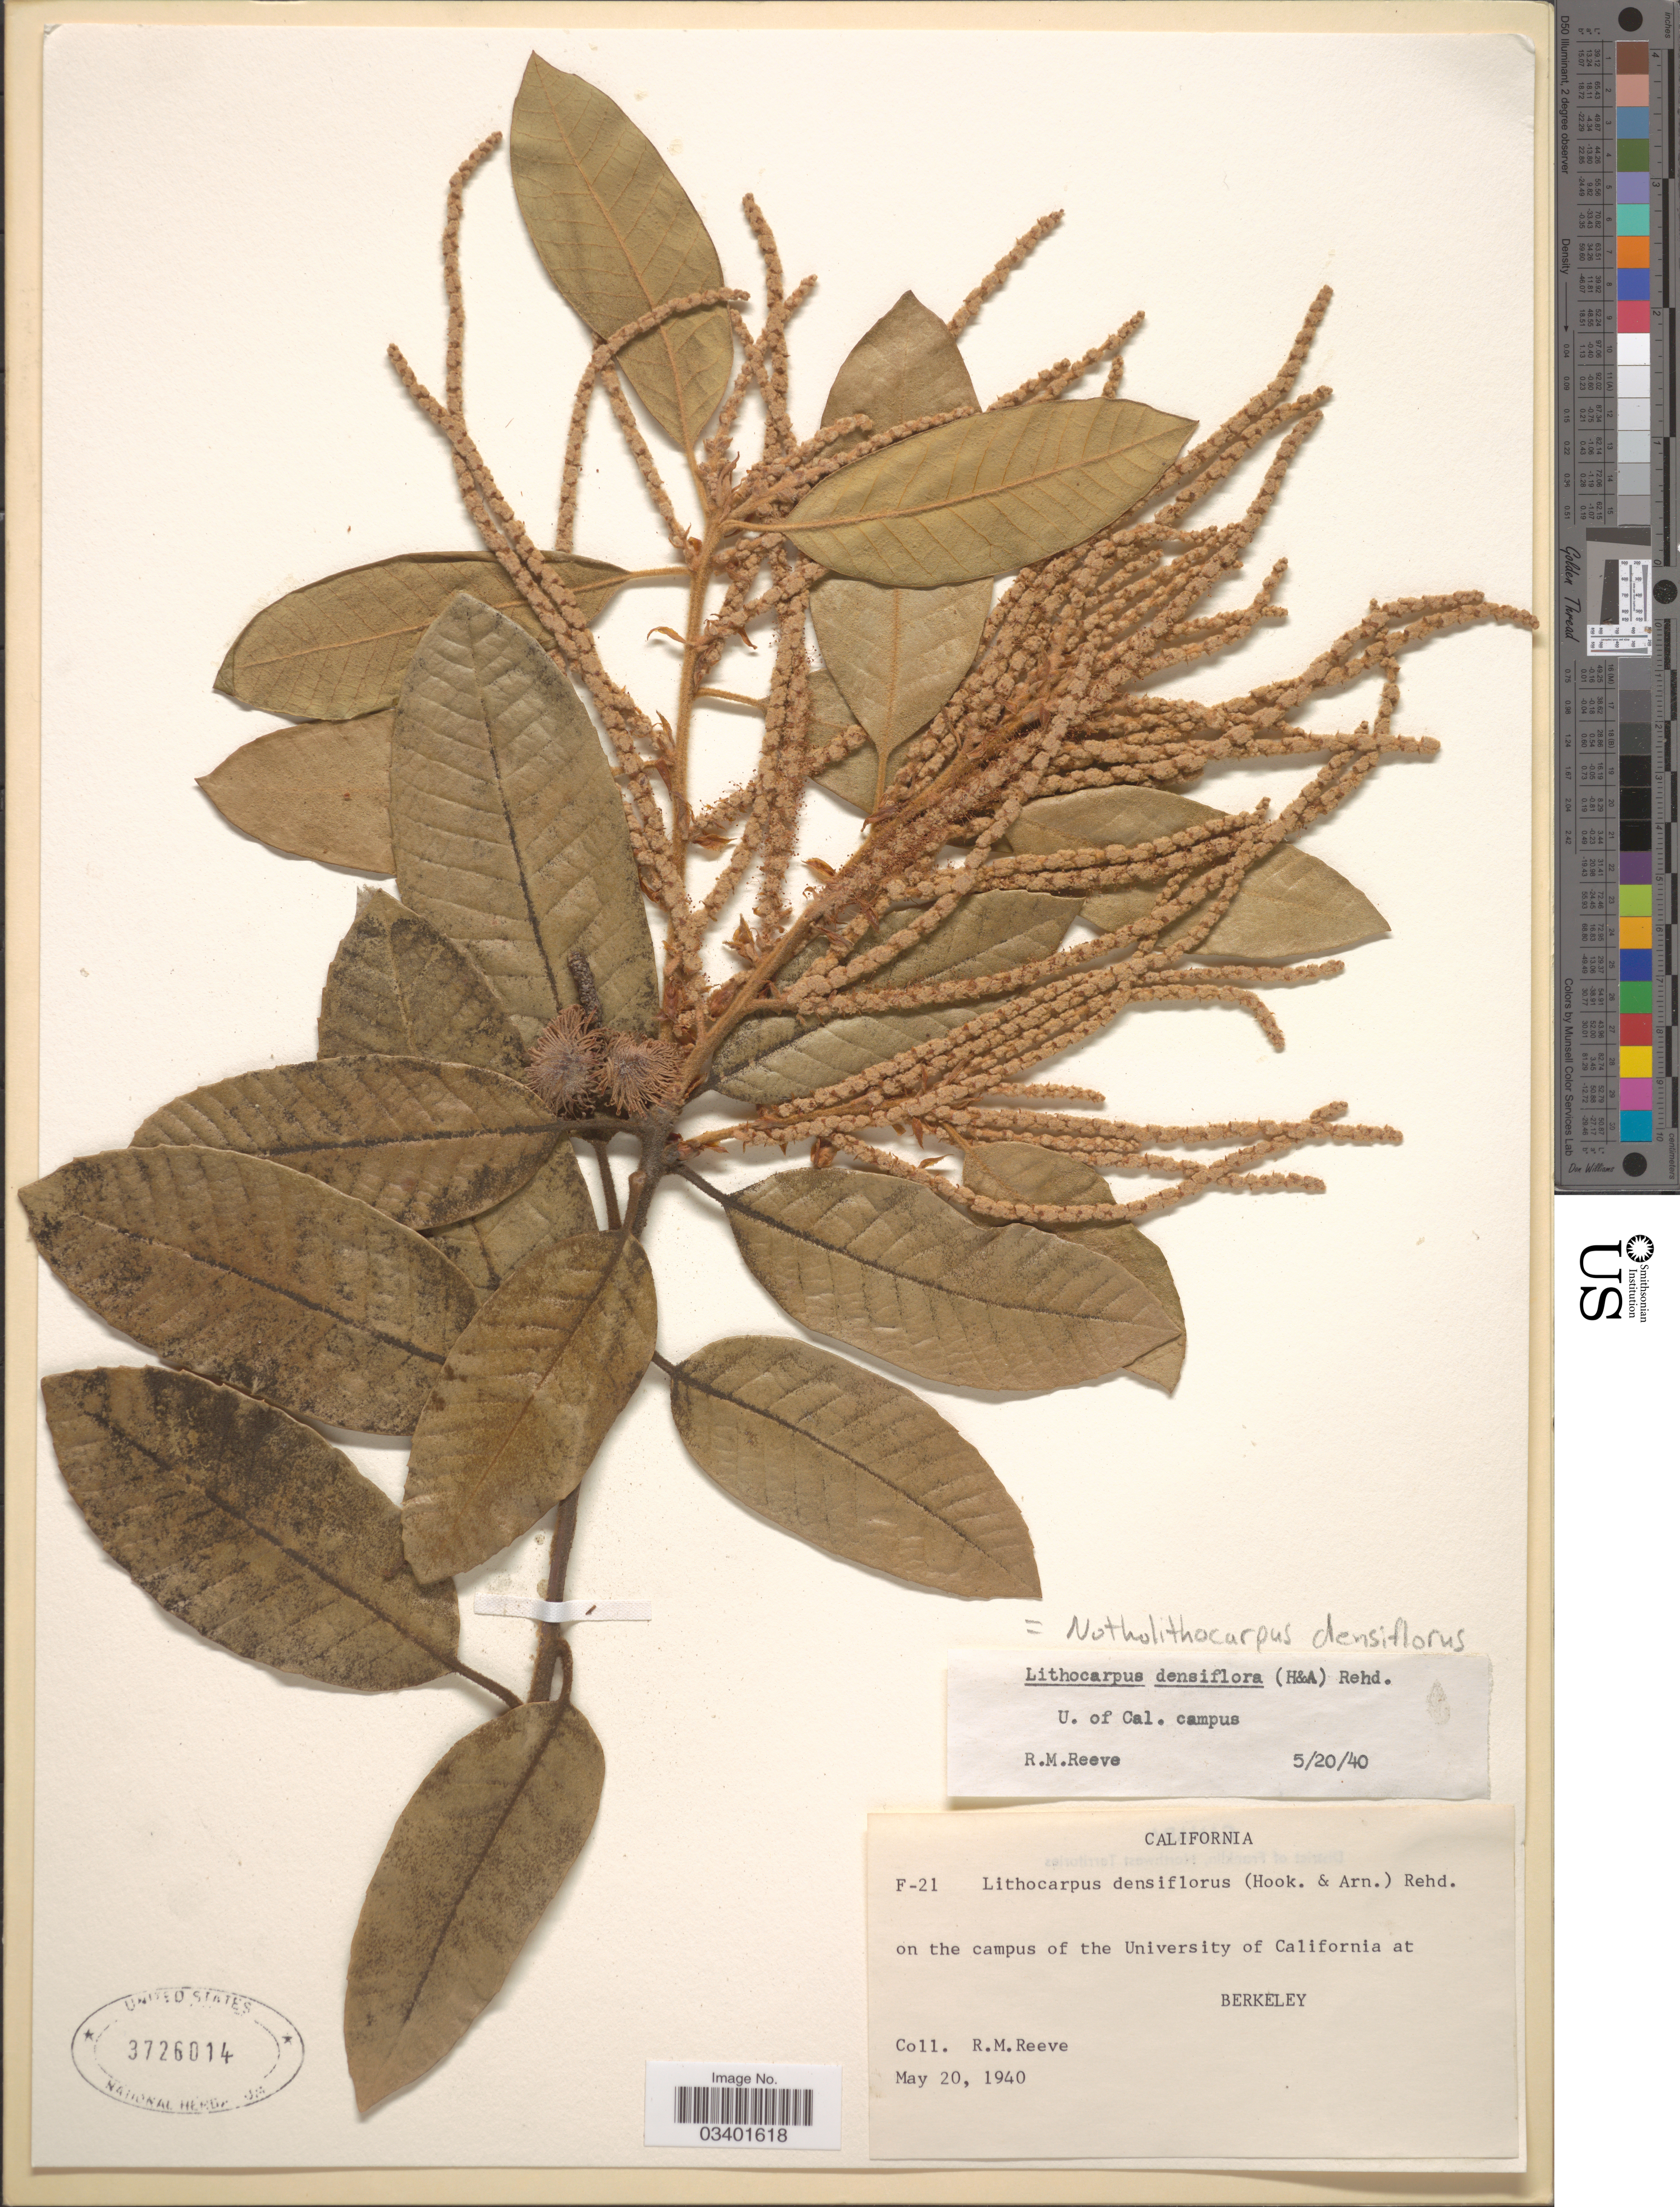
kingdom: Plantae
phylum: Tracheophyta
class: Magnoliopsida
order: Fagales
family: Fagaceae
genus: Notholithocarpus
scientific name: Notholithocarpus densiflorus var. densiflorus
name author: (Hook. & Arn.) P. S. Manos et al.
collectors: R. Reeve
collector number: F-21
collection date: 1940-05-20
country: United States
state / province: California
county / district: Alameda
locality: On the campus of the University of California at Berkeley.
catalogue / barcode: US 3726014